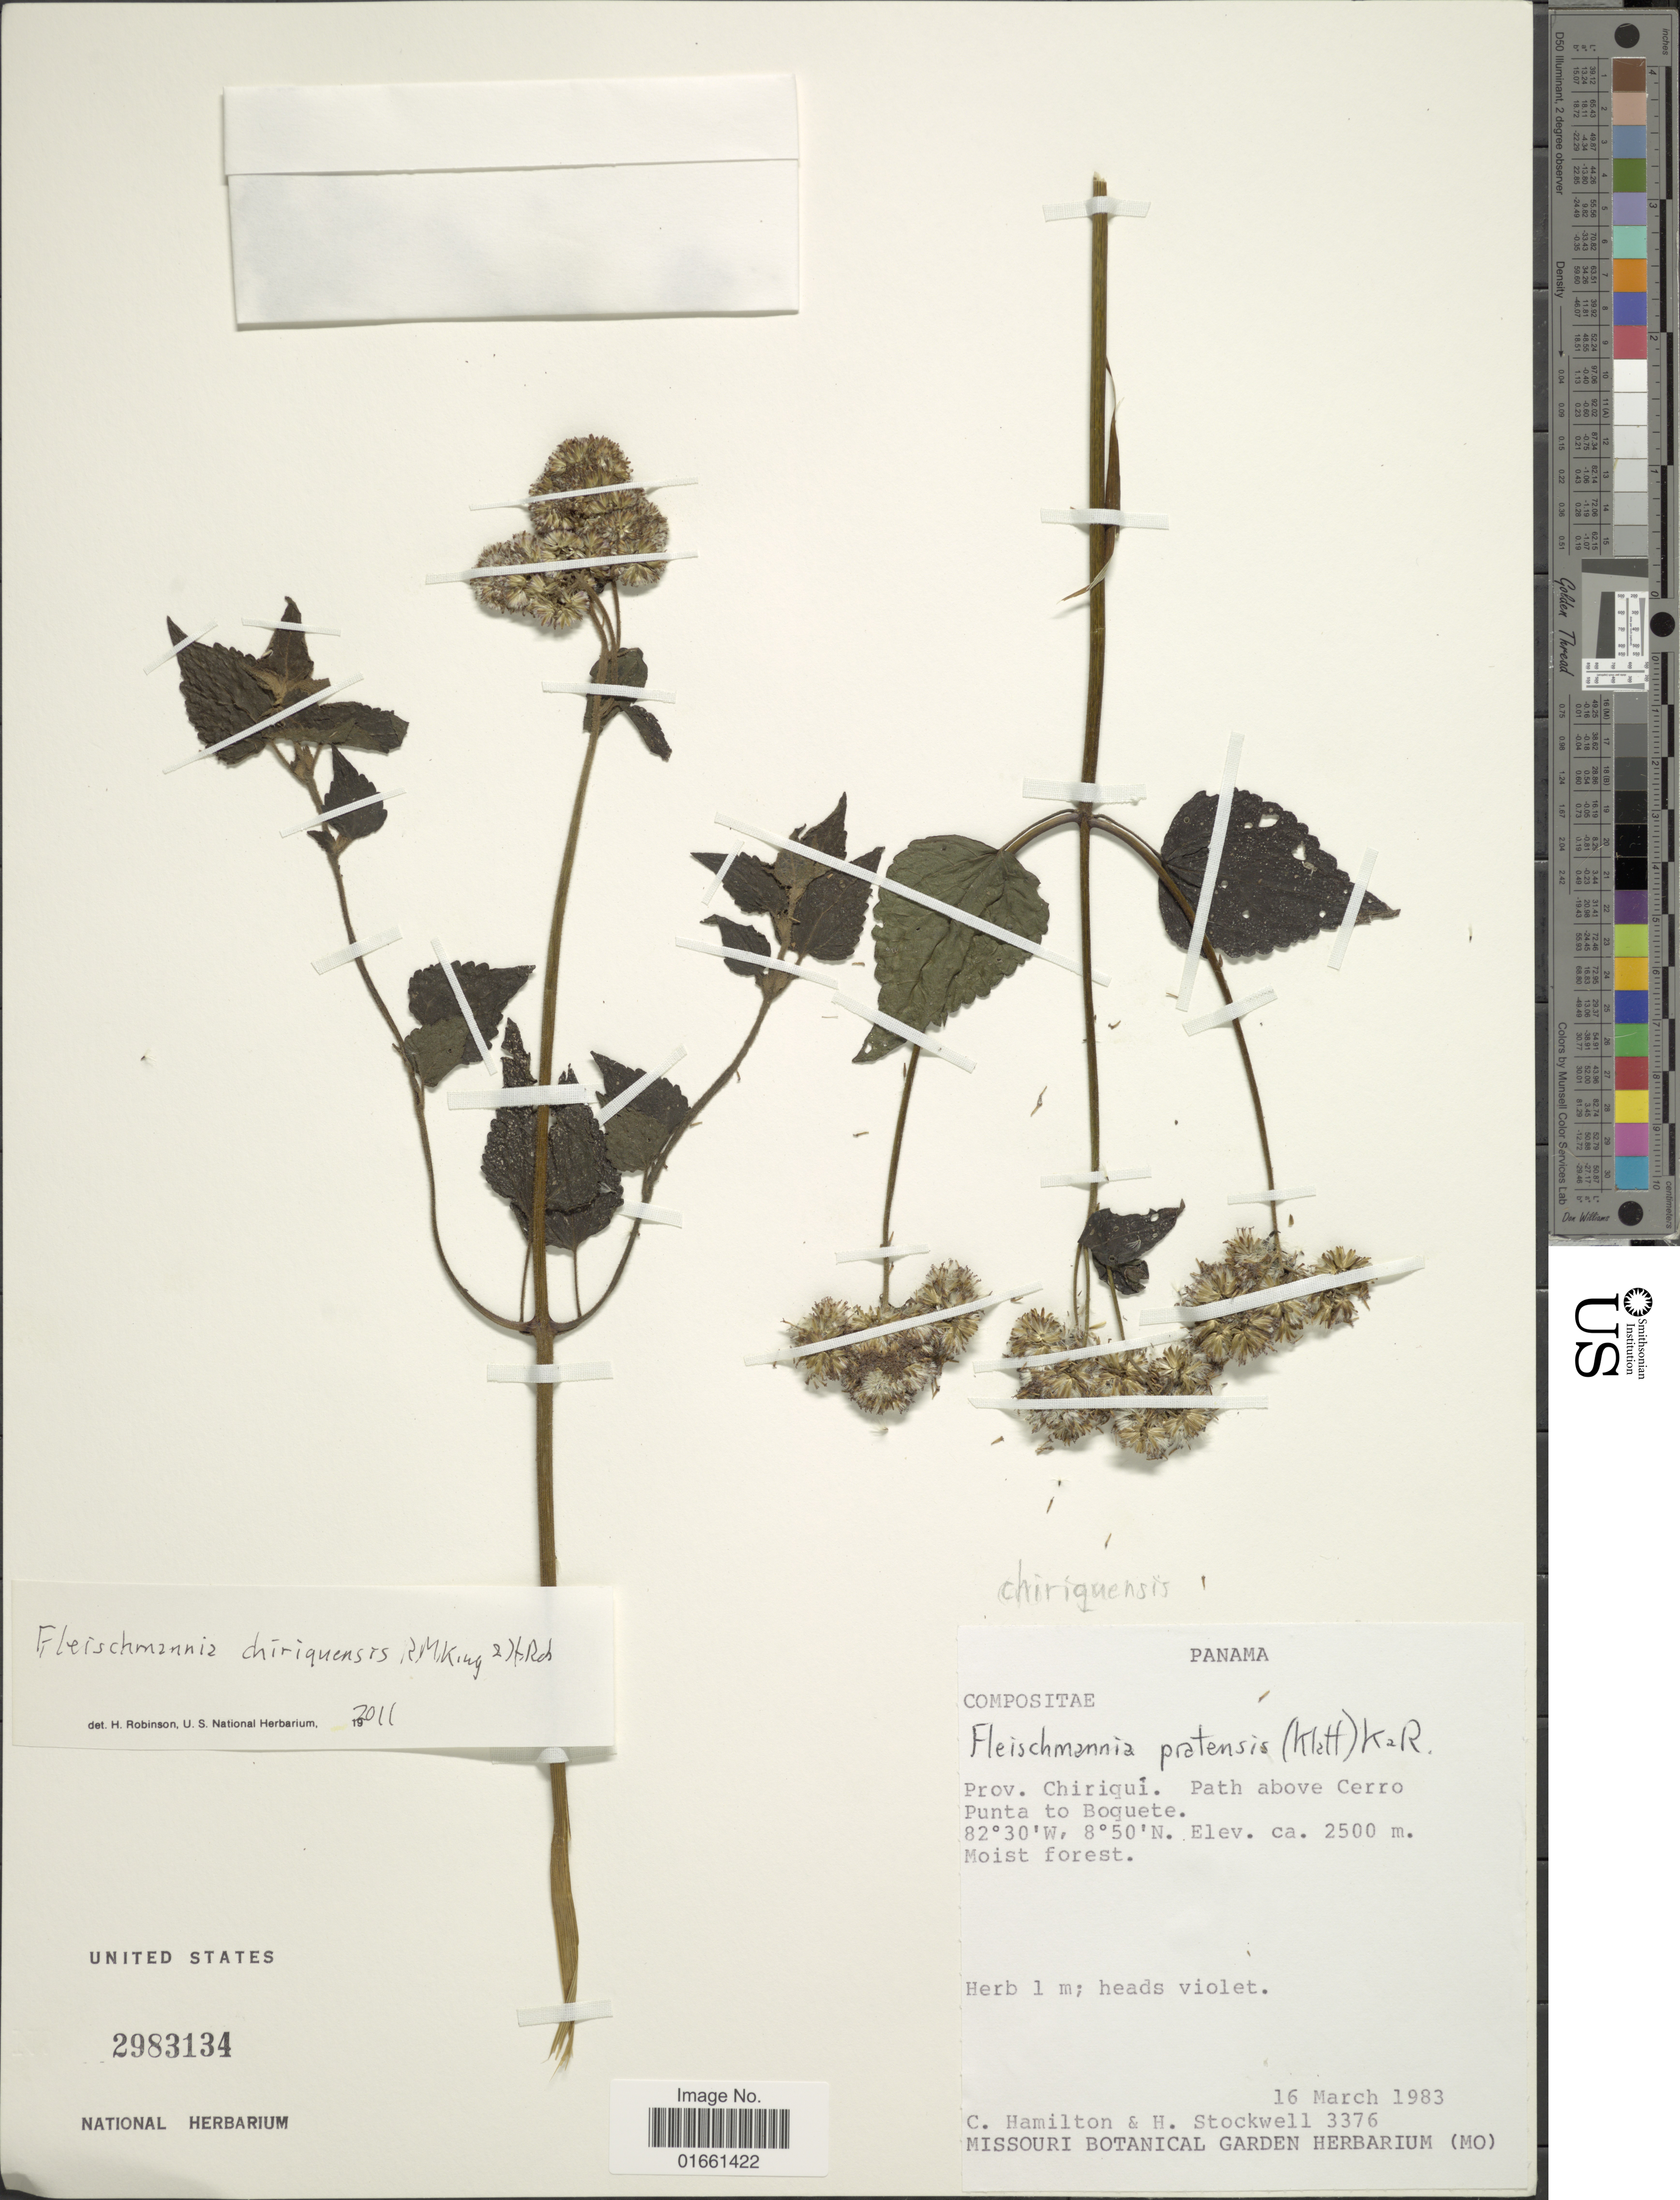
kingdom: Plantae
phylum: Tracheophyta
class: Magnoliopsida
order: Asterales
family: Asteraceae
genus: Fleischmannia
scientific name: Fleischmannia chiriquensis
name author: R.M. King & H. Rob.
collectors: C. Hamilton & H. Stockwell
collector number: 3376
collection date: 1983-03-16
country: Panama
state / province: Chiriqui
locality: Prov Chiriqui, Path above Cerro, Punta to Boquete.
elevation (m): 2500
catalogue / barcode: US 2983134